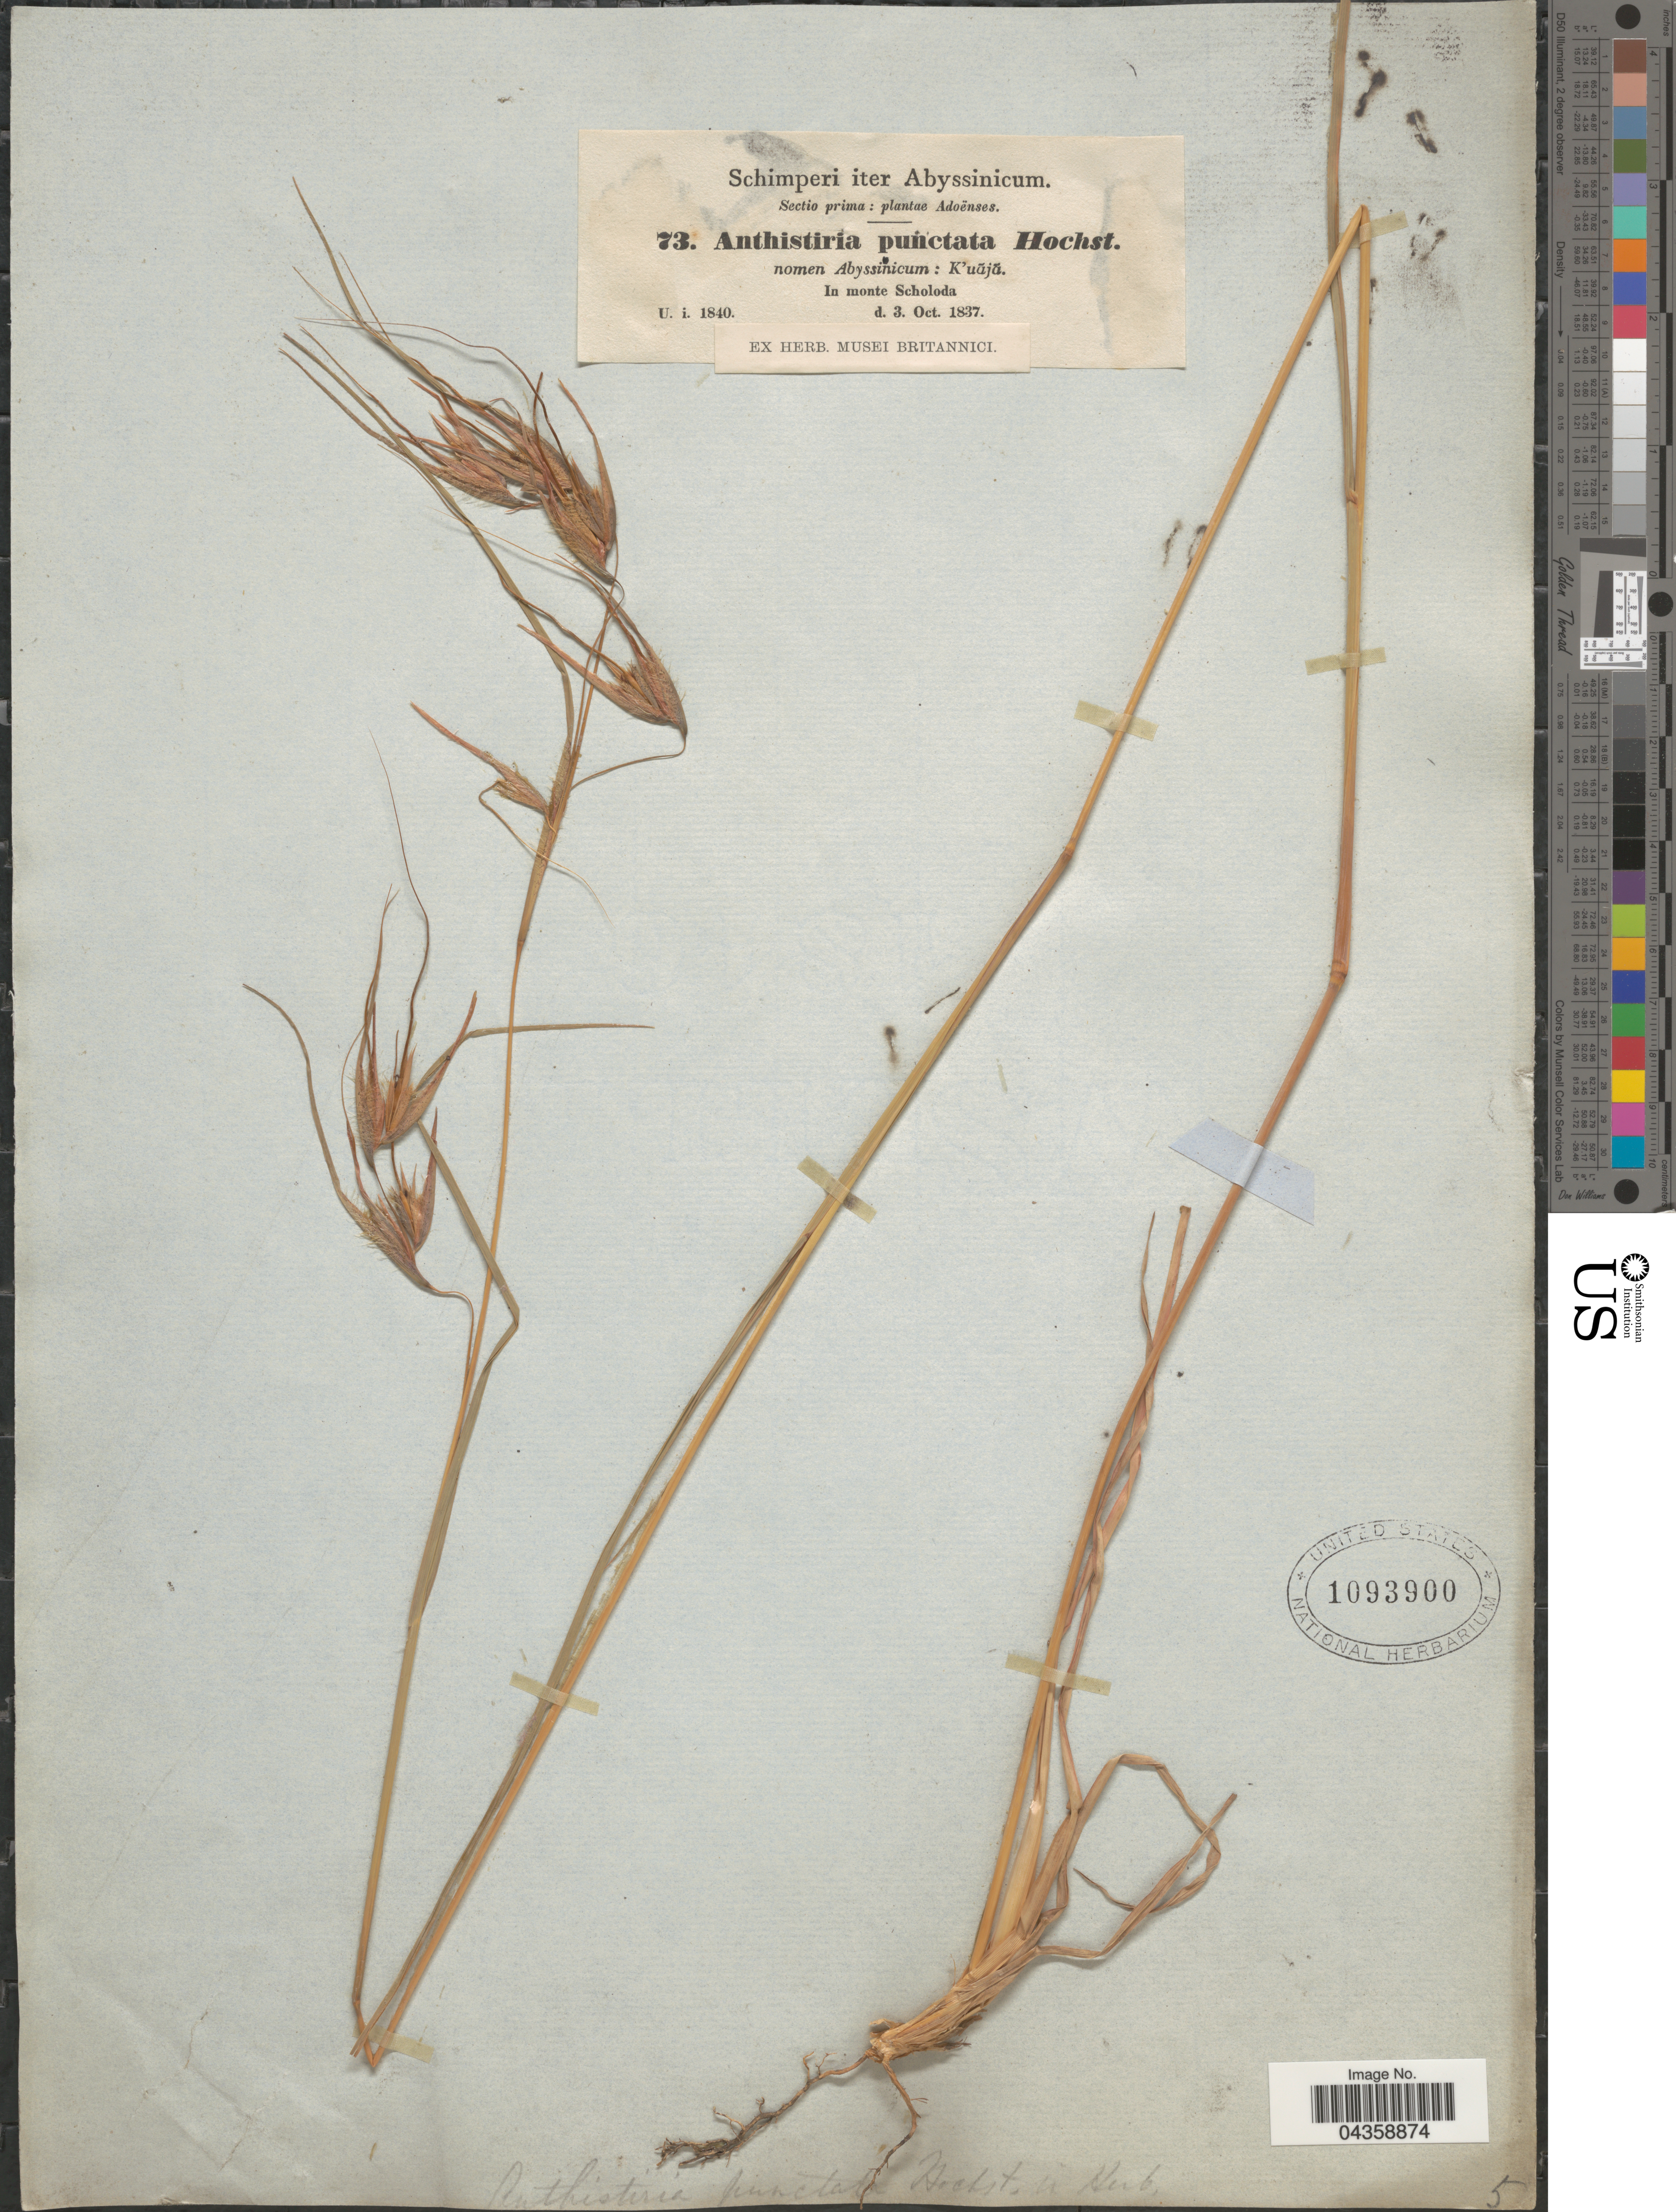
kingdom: Plantae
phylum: Tracheophyta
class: Liliopsida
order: Poales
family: Poaceae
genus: Themeda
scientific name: Themeda triandra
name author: Forssk.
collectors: -. Schimper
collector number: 73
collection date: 1837-10-03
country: Ethiopia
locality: Iter Abyssinicum. In monte Scholoda.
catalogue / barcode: US 1093900